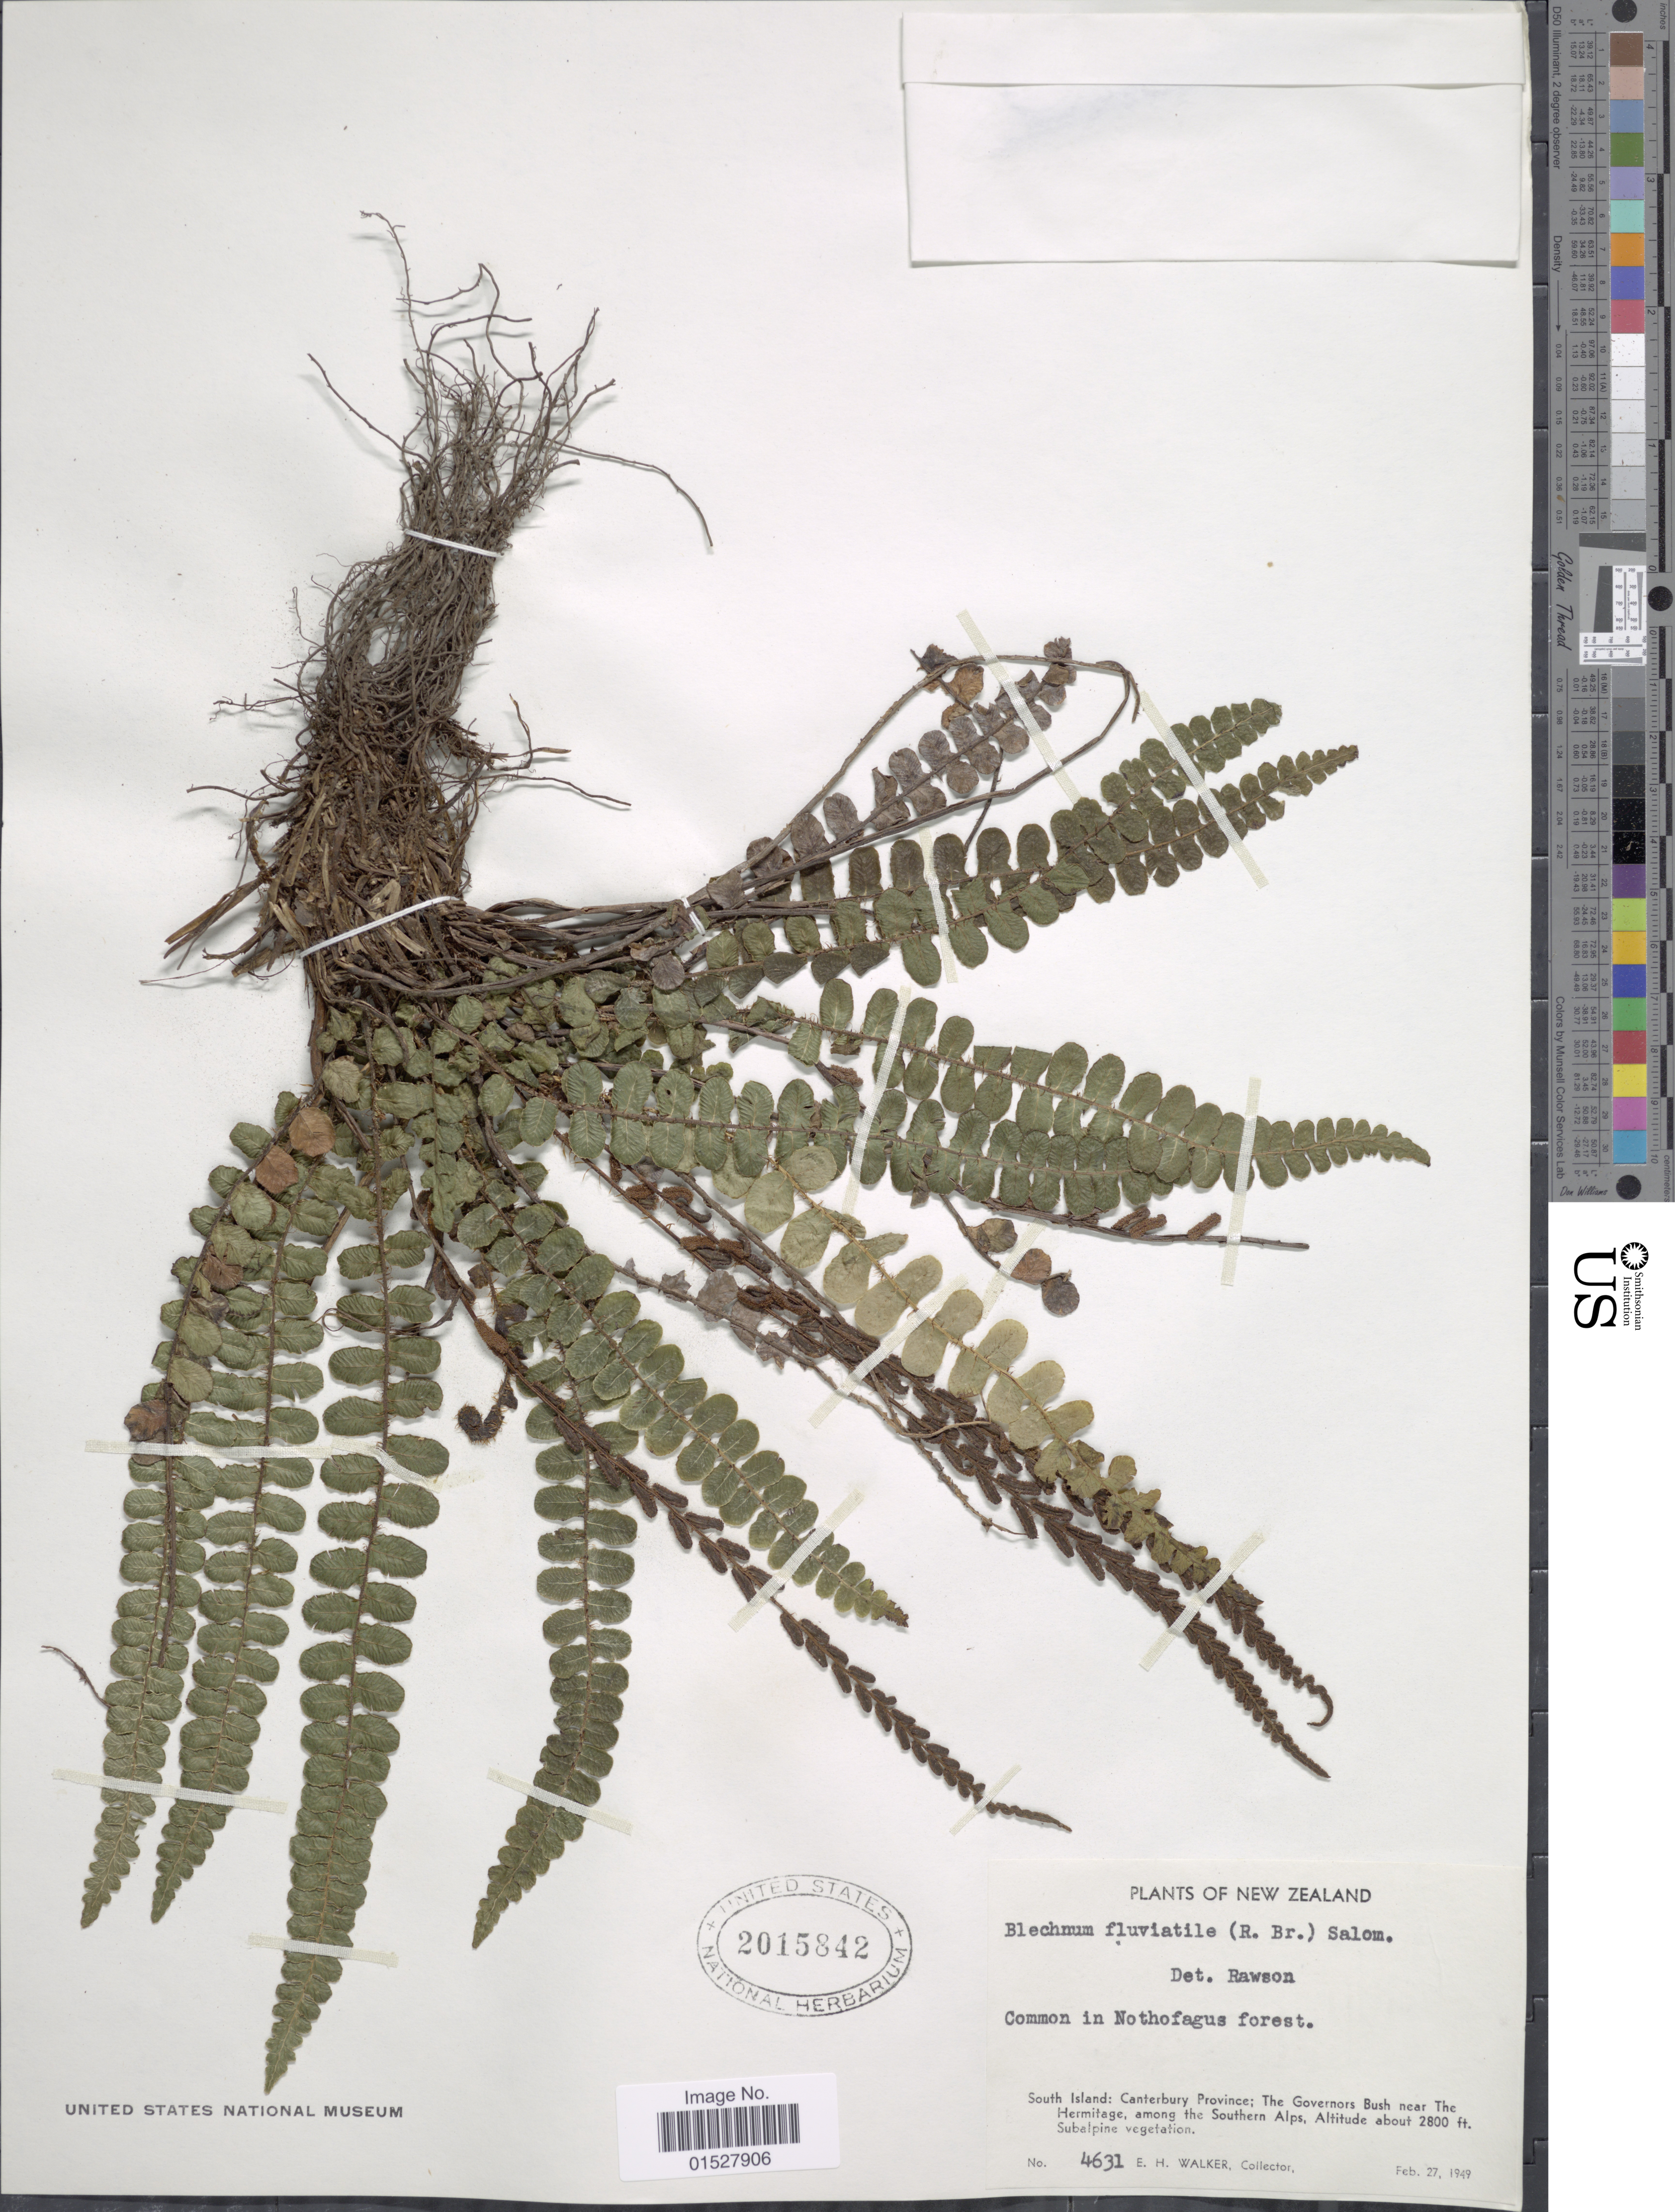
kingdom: Plantae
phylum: Tracheophyta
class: Polypodiopsida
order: Polypodiales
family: Blechnaceae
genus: Blechnum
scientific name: Blechnum fluviatile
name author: (R. Br.) E.J. Lowe ex Salomon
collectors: E. H. Walker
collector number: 4631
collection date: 1949-02-27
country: New Zealand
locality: South Island: Canterburry Province: The Governors Bush near The Hermitage, among the Southern Alps.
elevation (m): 853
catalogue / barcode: US 2015842